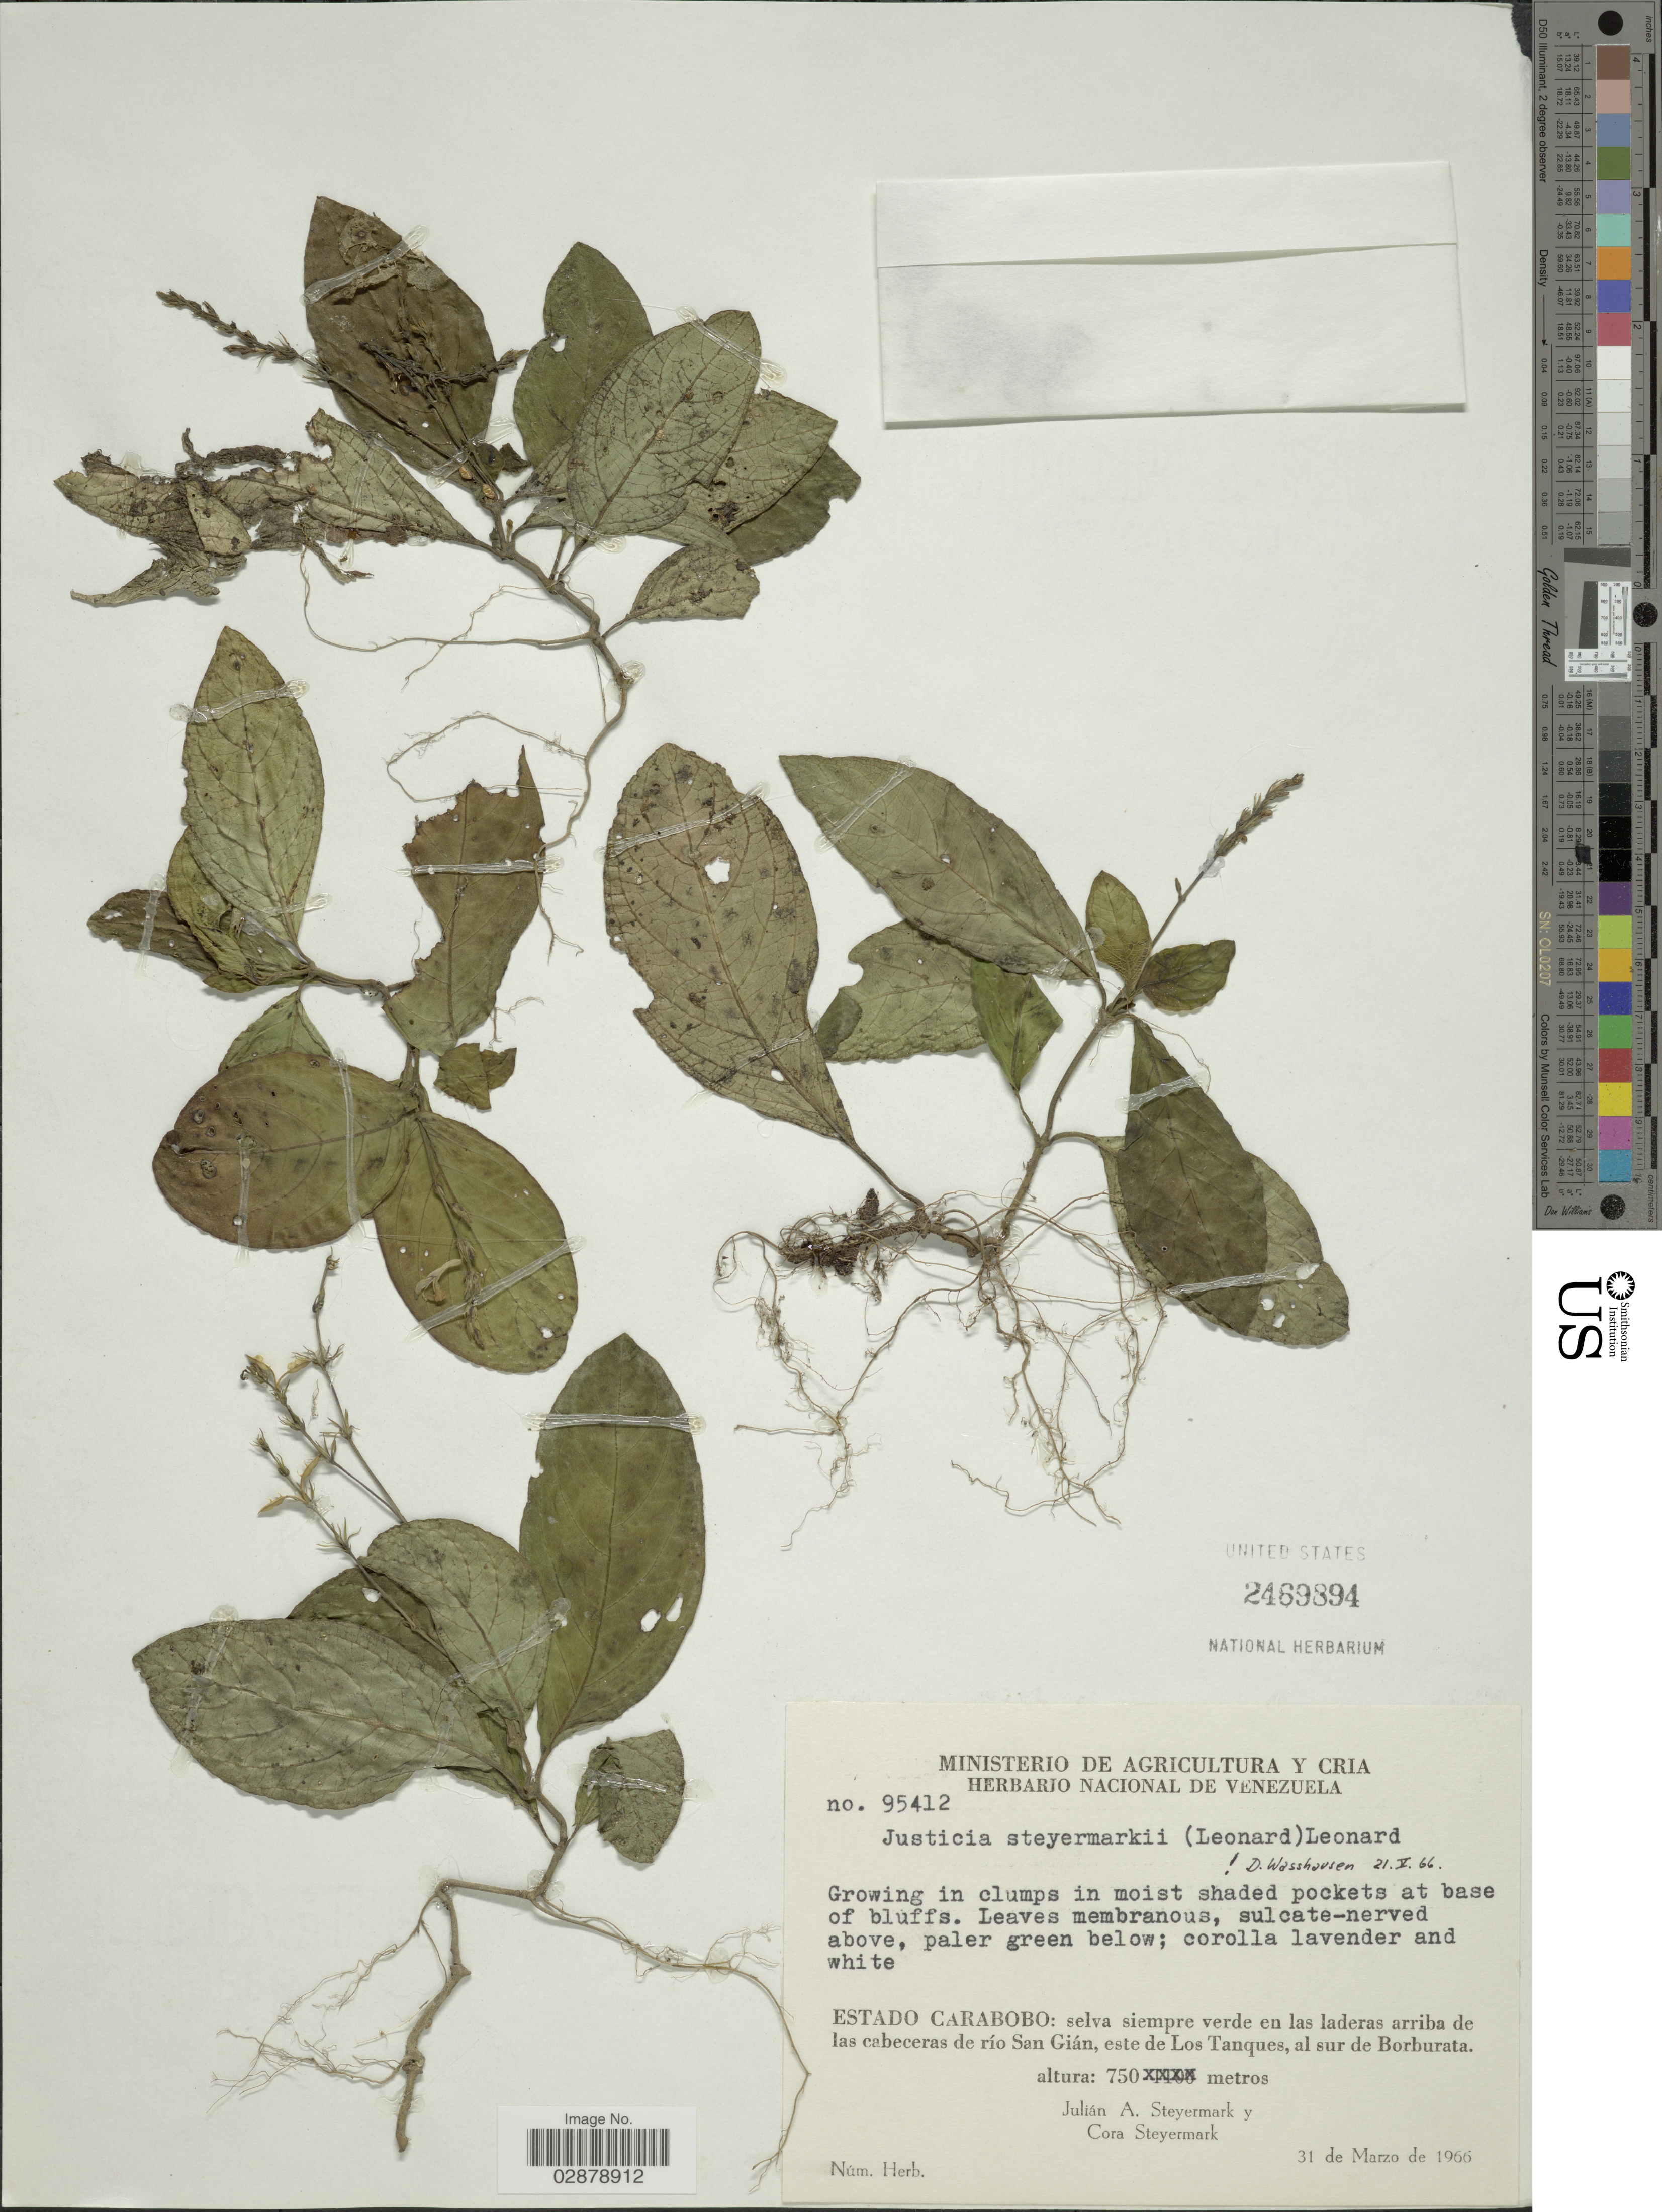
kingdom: Plantae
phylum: Tracheophyta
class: Magnoliopsida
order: Lamiales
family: Acanthaceae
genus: Justicia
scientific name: Justicia effusa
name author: D.N. Gibson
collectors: J. Steyermark & C. Steyermark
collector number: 95412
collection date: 1966-03-31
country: Venezuela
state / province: Carabobo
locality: Selva siempre verde en las laderas arriba de las cabeceras de río San Gián, este de Los Tanques, al sur de Borburata.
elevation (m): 750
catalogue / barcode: US 2469894